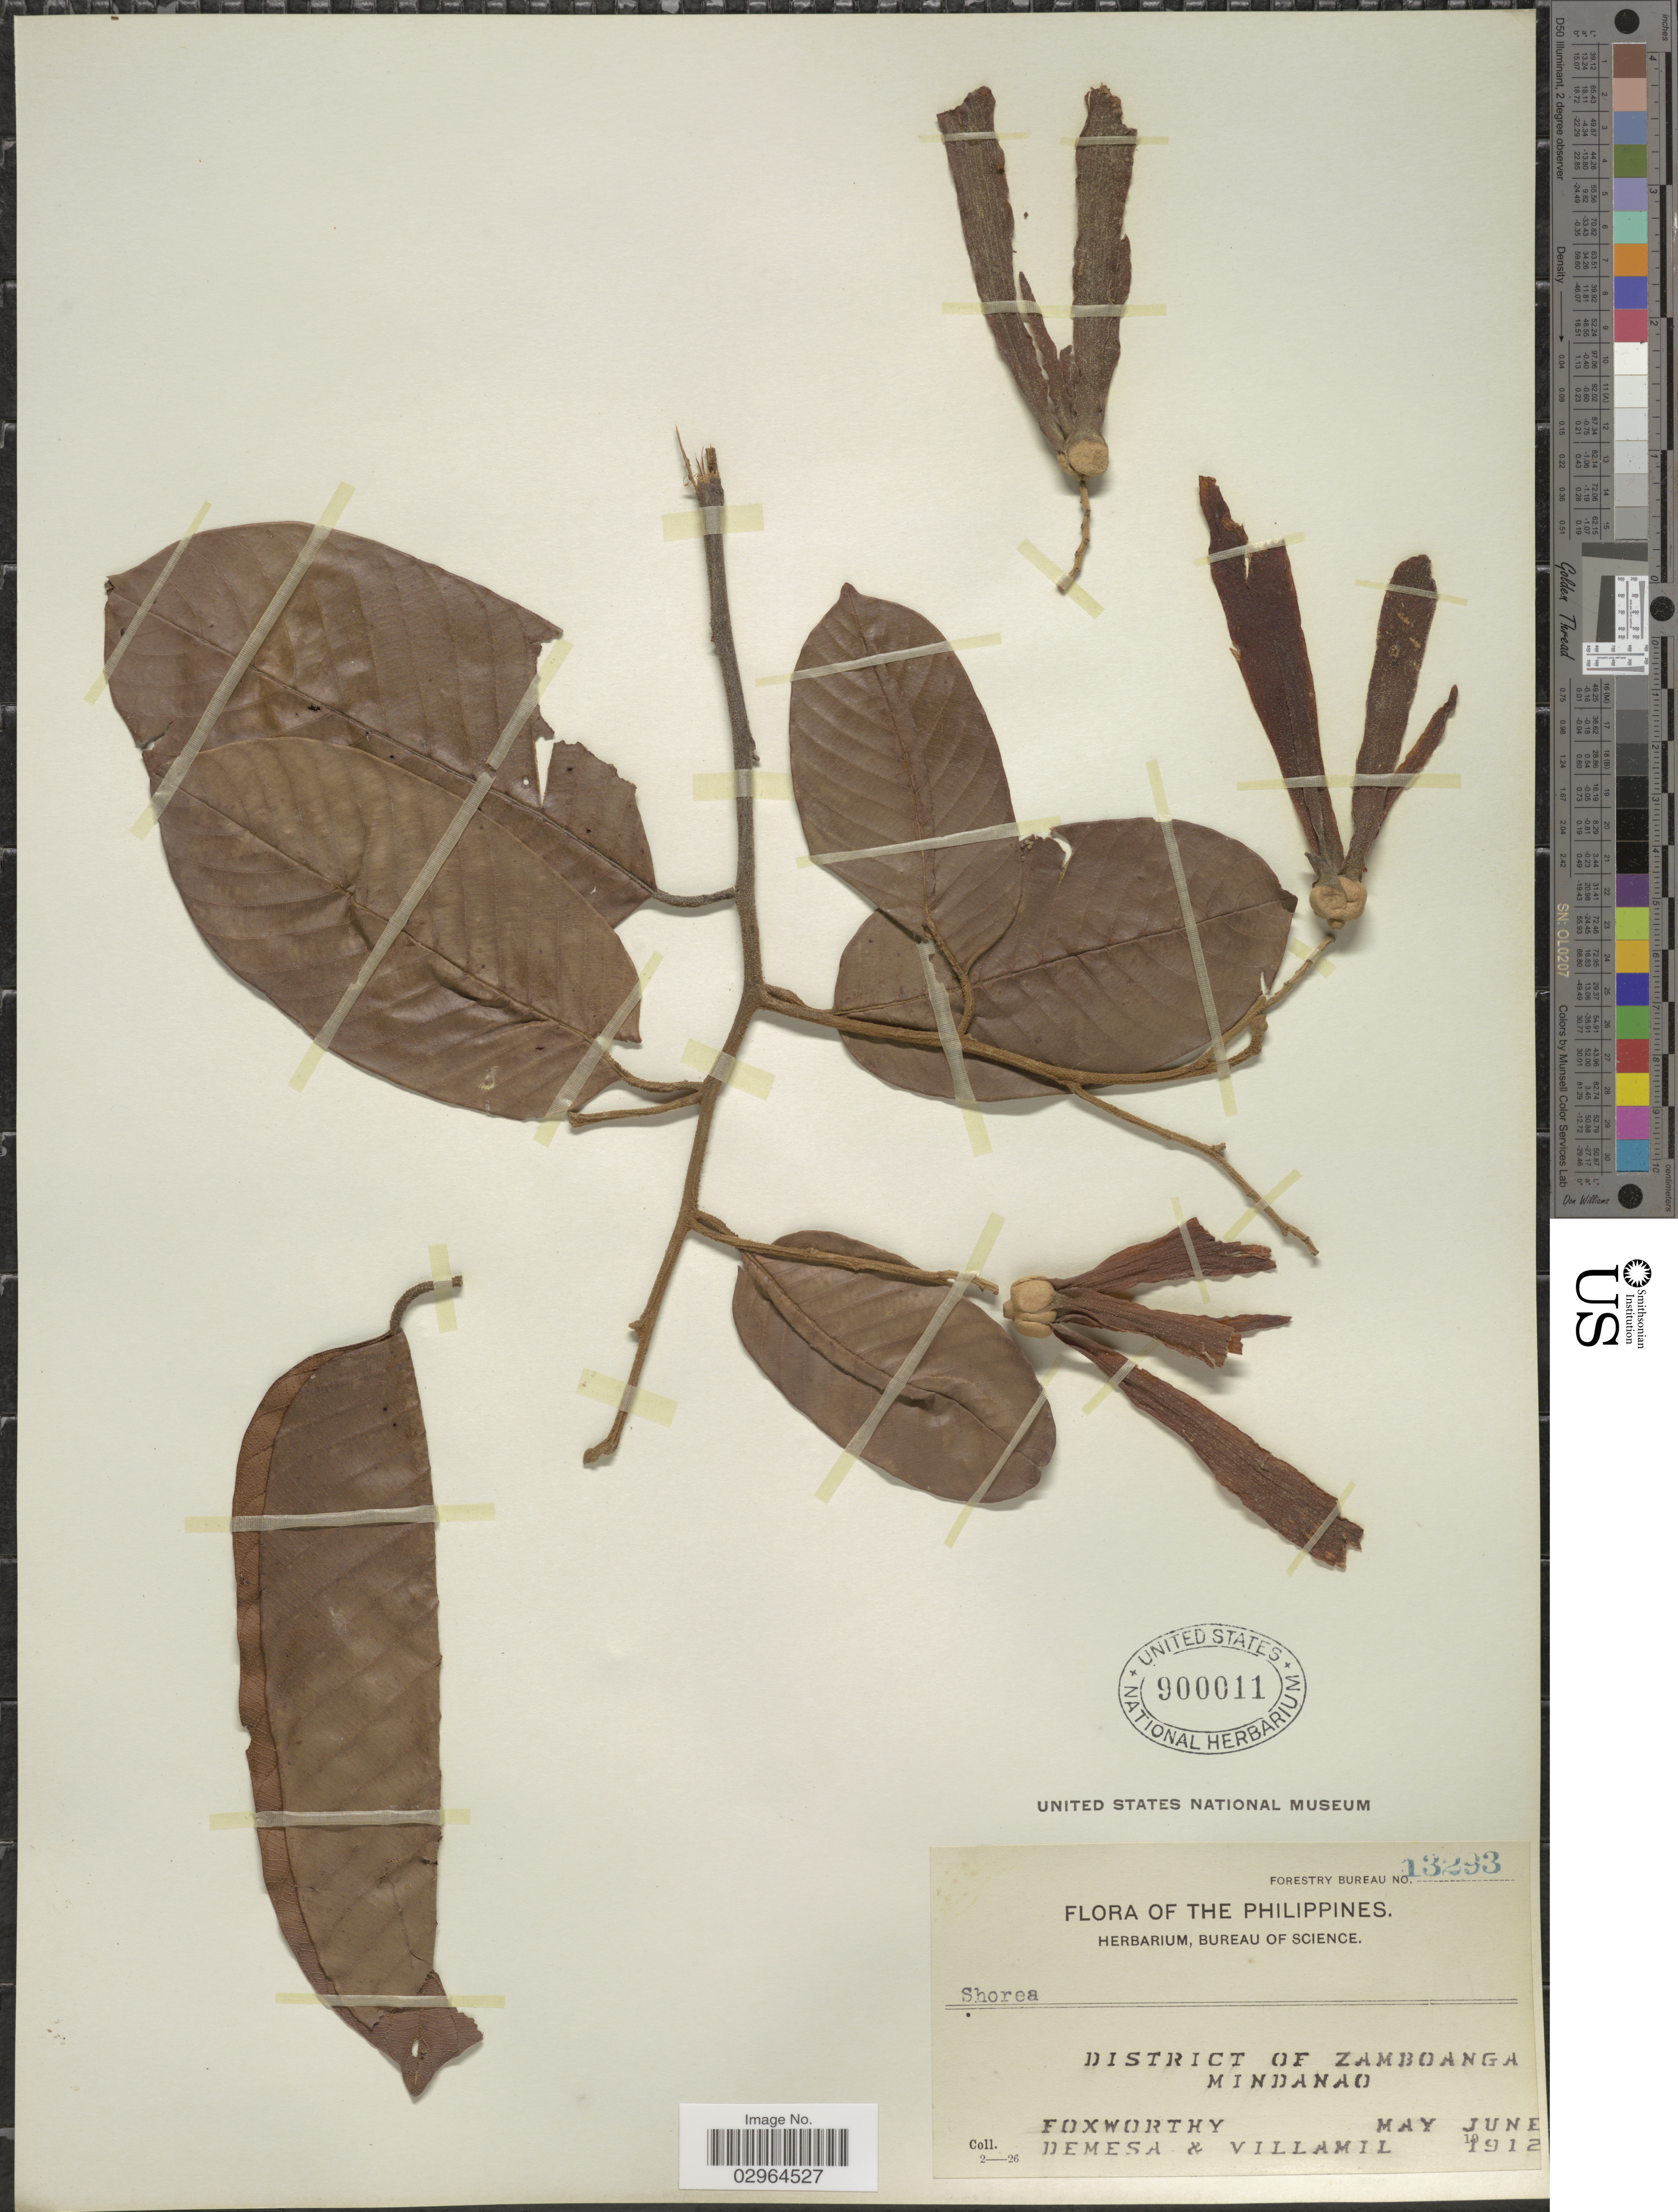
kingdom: Plantae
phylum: Tracheophyta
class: Magnoliopsida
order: Malvales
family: Dipterocarpaceae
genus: Rubroshorea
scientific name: Rubroshorea almon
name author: (Foxw.) P.S. Ashton & J. Heck.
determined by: Strong, Mark T., (BOT), Smithsonian Institution - National Museum of Natural History (UNITED STATES)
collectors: Foxworthy, Demesa & Villamil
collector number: Forestry Bureau 13293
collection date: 1912-05/1912-06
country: Philippines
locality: District of Zamboanga, Mindanao.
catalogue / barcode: US 900011